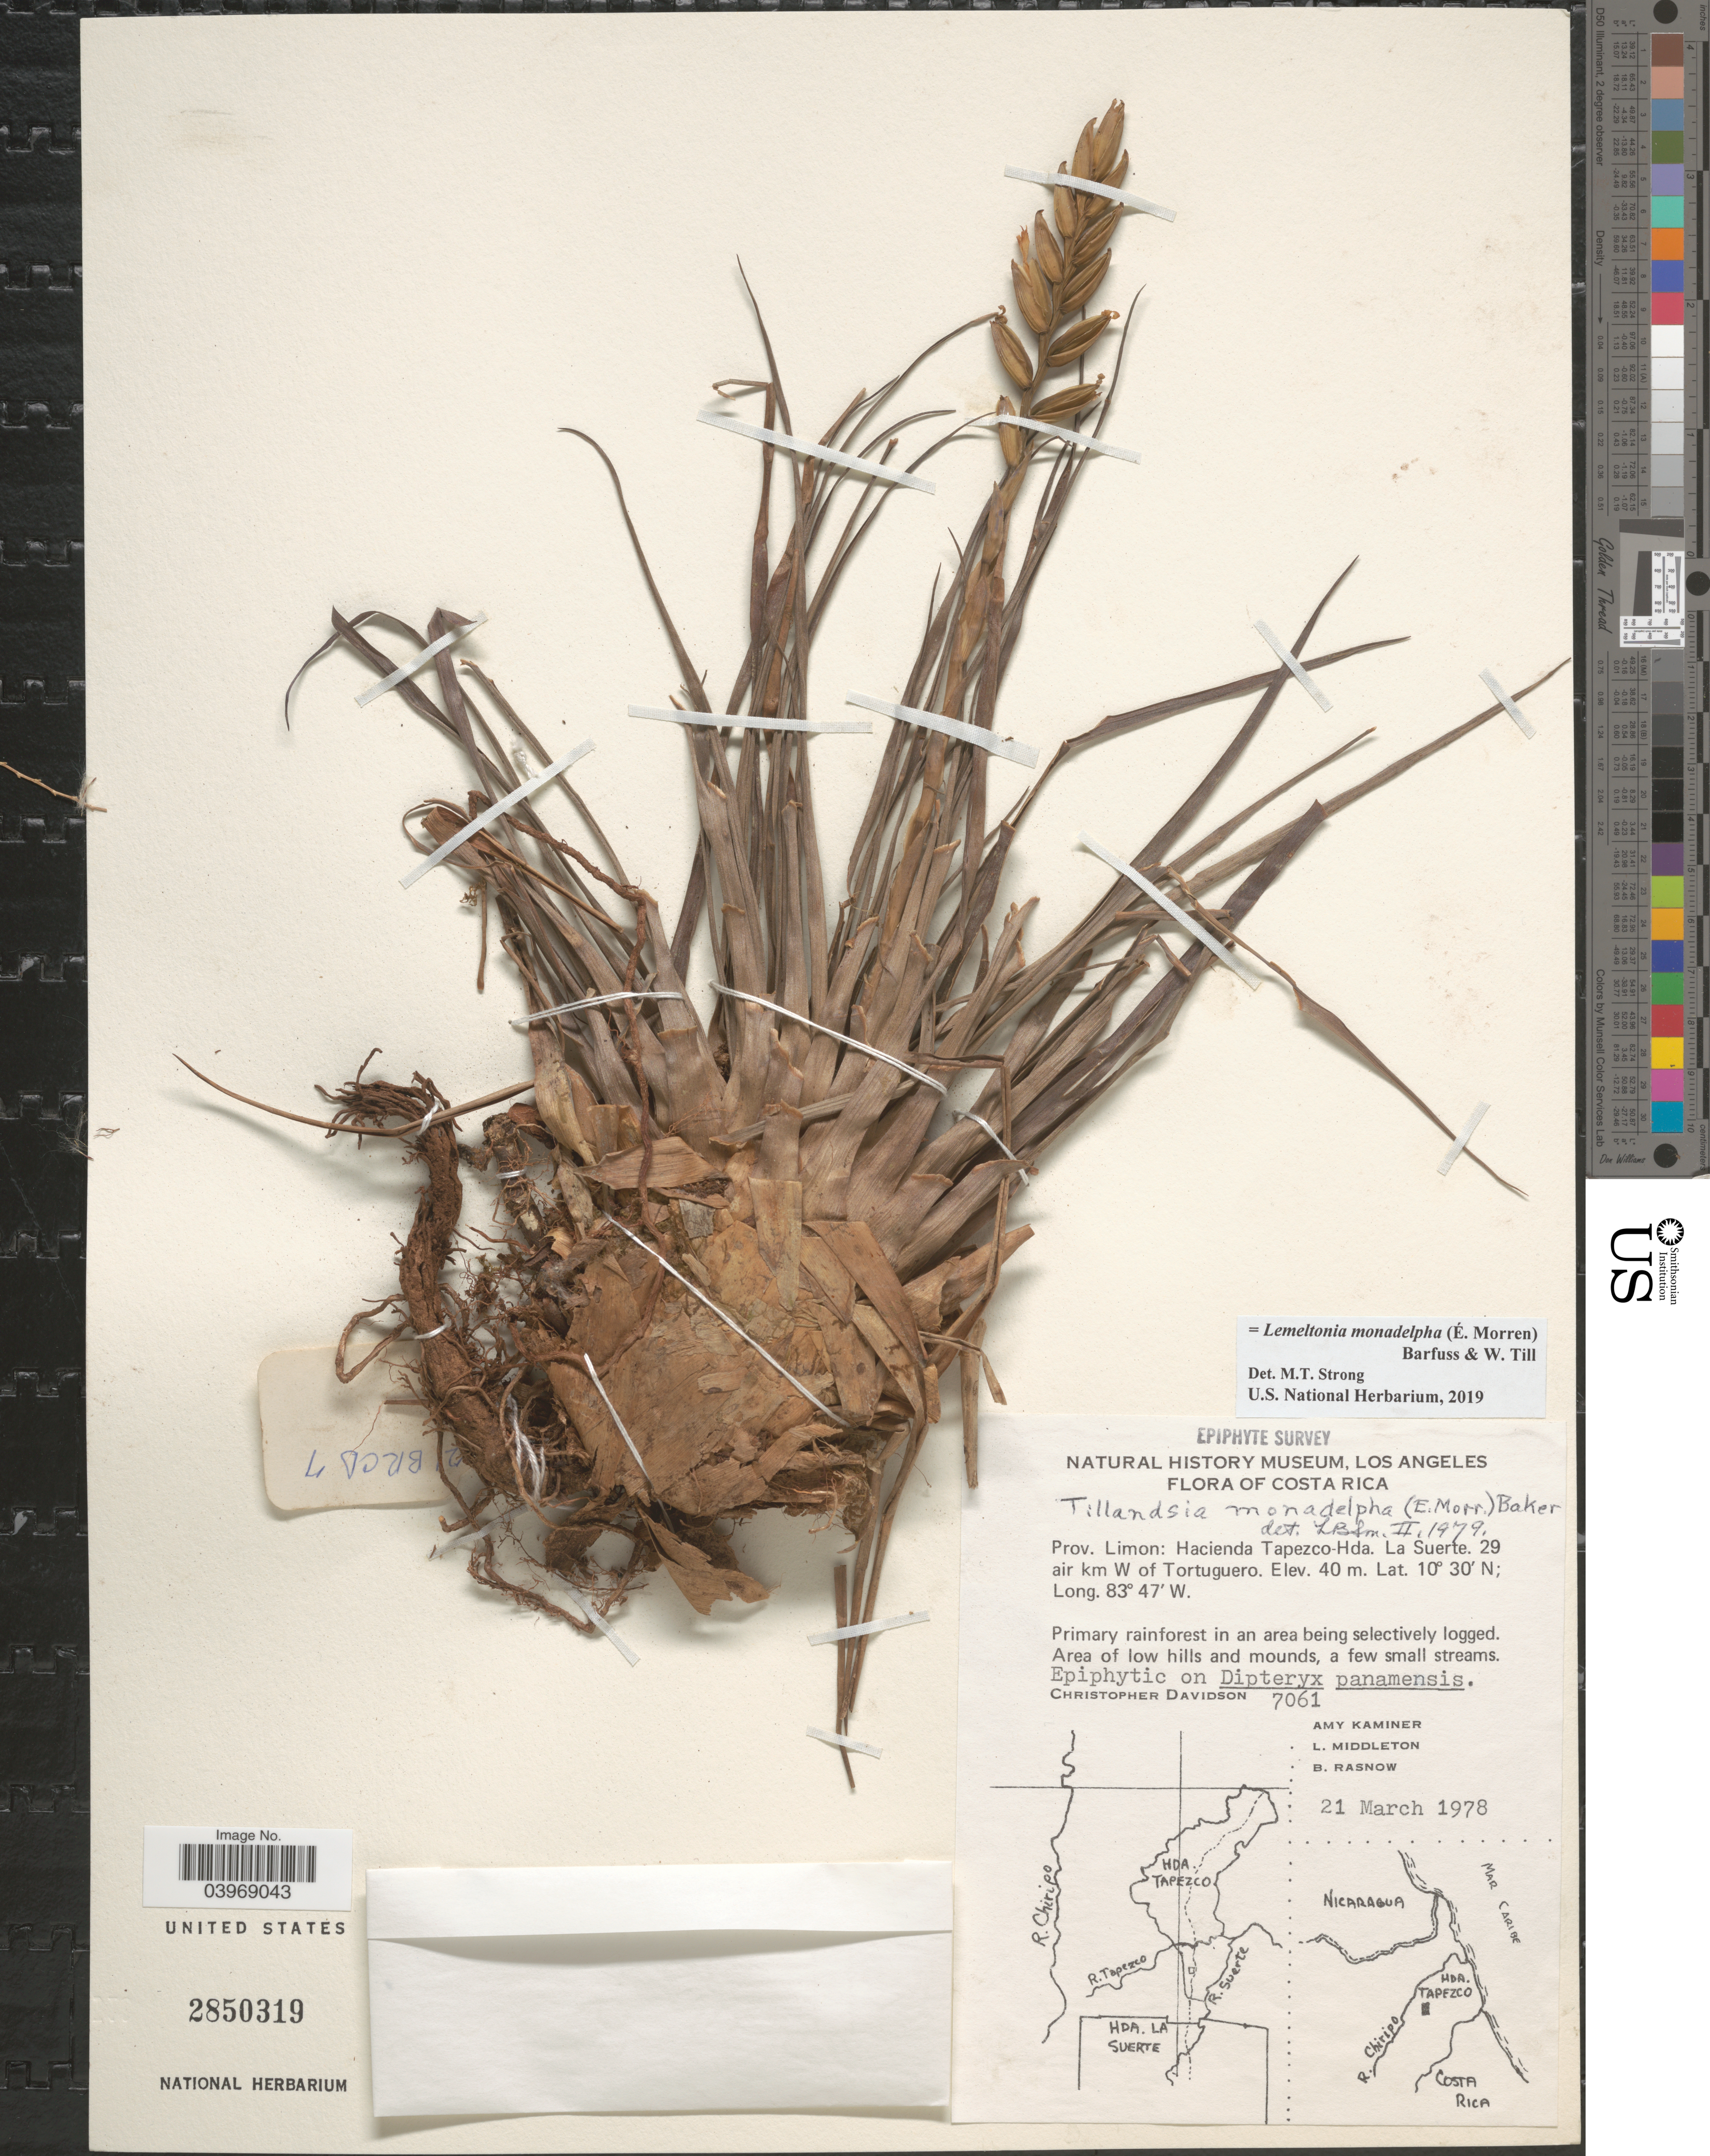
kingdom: Plantae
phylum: Tracheophyta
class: Liliopsida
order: Poales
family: Bromeliaceae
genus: Lemeltonia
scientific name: Lemeltonia monadelpha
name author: (É. Morren) Barfuss & W. Till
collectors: C. Davidson, A. Kaminer, L. Middleton & B. Rasnow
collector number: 7061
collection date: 1978-03-21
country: Costa Rica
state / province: Limón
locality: Hacienda Tapezco-Hda. La Suerte. 29 air km W of Tortuguero.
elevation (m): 40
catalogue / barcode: US 2850319